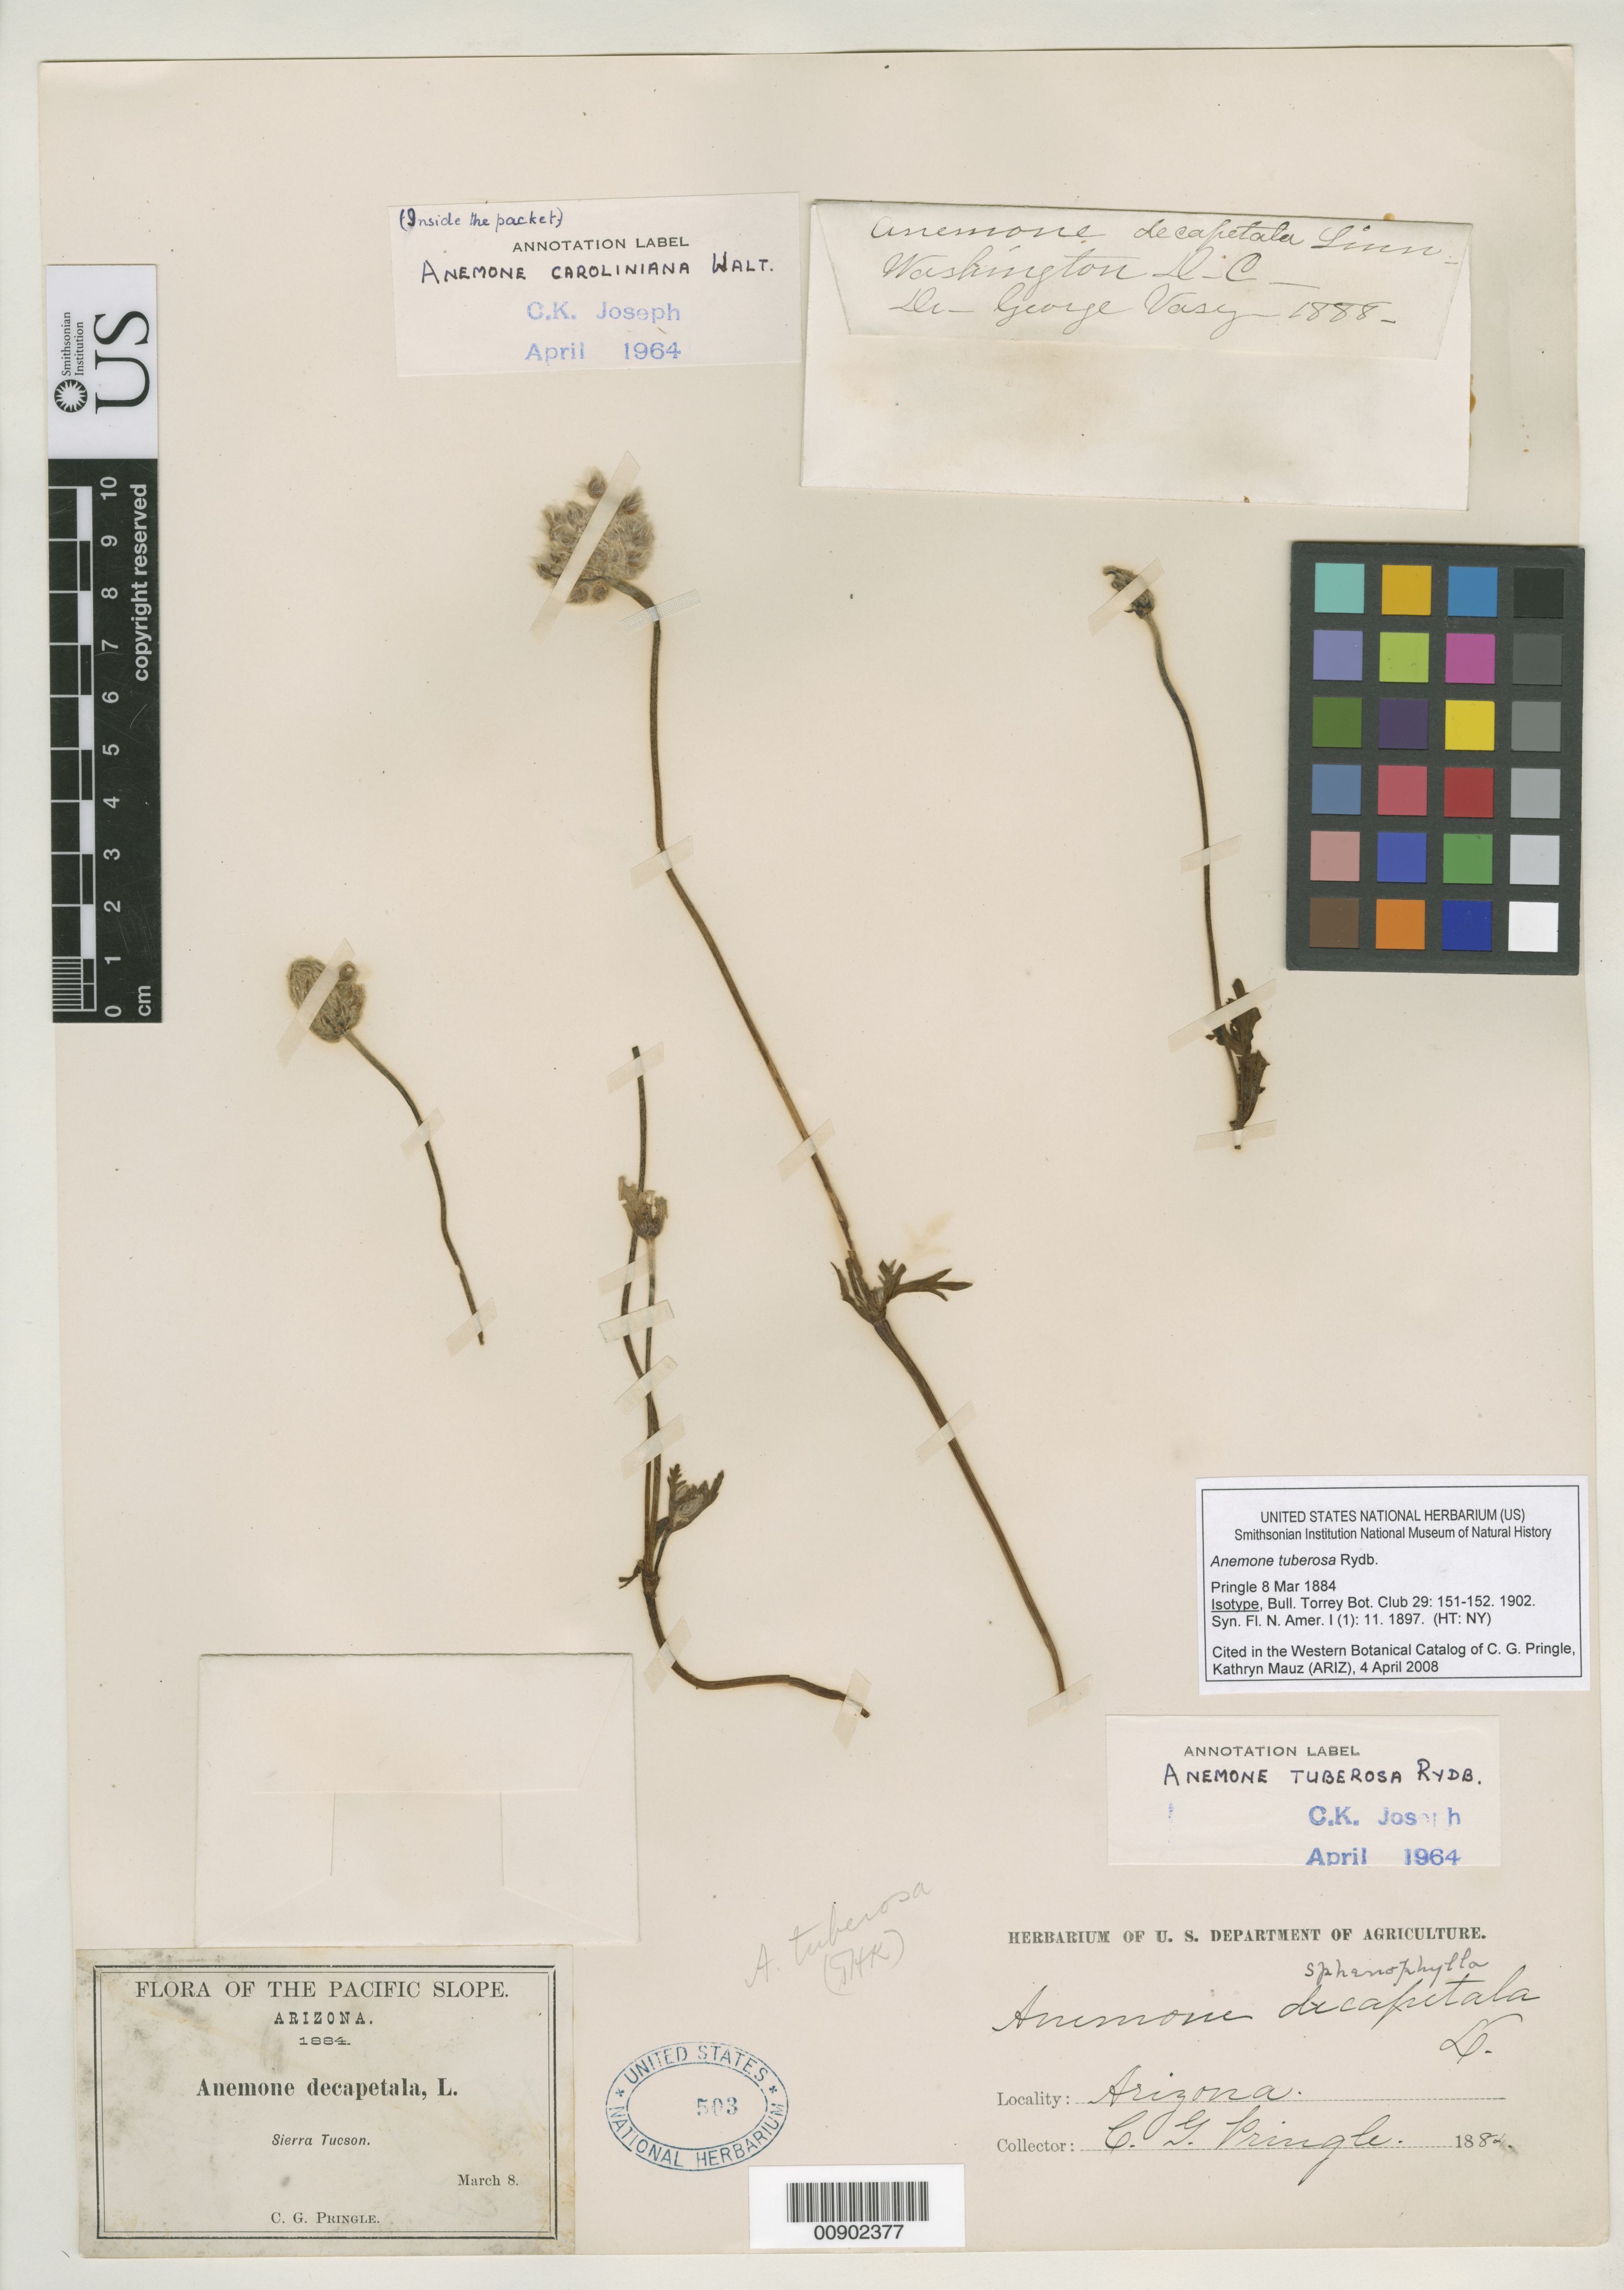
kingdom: Plantae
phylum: Tracheophyta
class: Magnoliopsida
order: Ranunculales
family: Ranunculaceae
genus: Anemone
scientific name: Anemone tuberosa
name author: Rydb.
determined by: Mauz, Kathryn, (ARIZ)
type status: Isotype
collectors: C. G. Pringle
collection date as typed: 08 Mar 1884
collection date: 1884-03-08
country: United States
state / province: Arizona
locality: Sierra Tucson.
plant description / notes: Mounted with non-type material (fragmentary material in packet).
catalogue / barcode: US 503